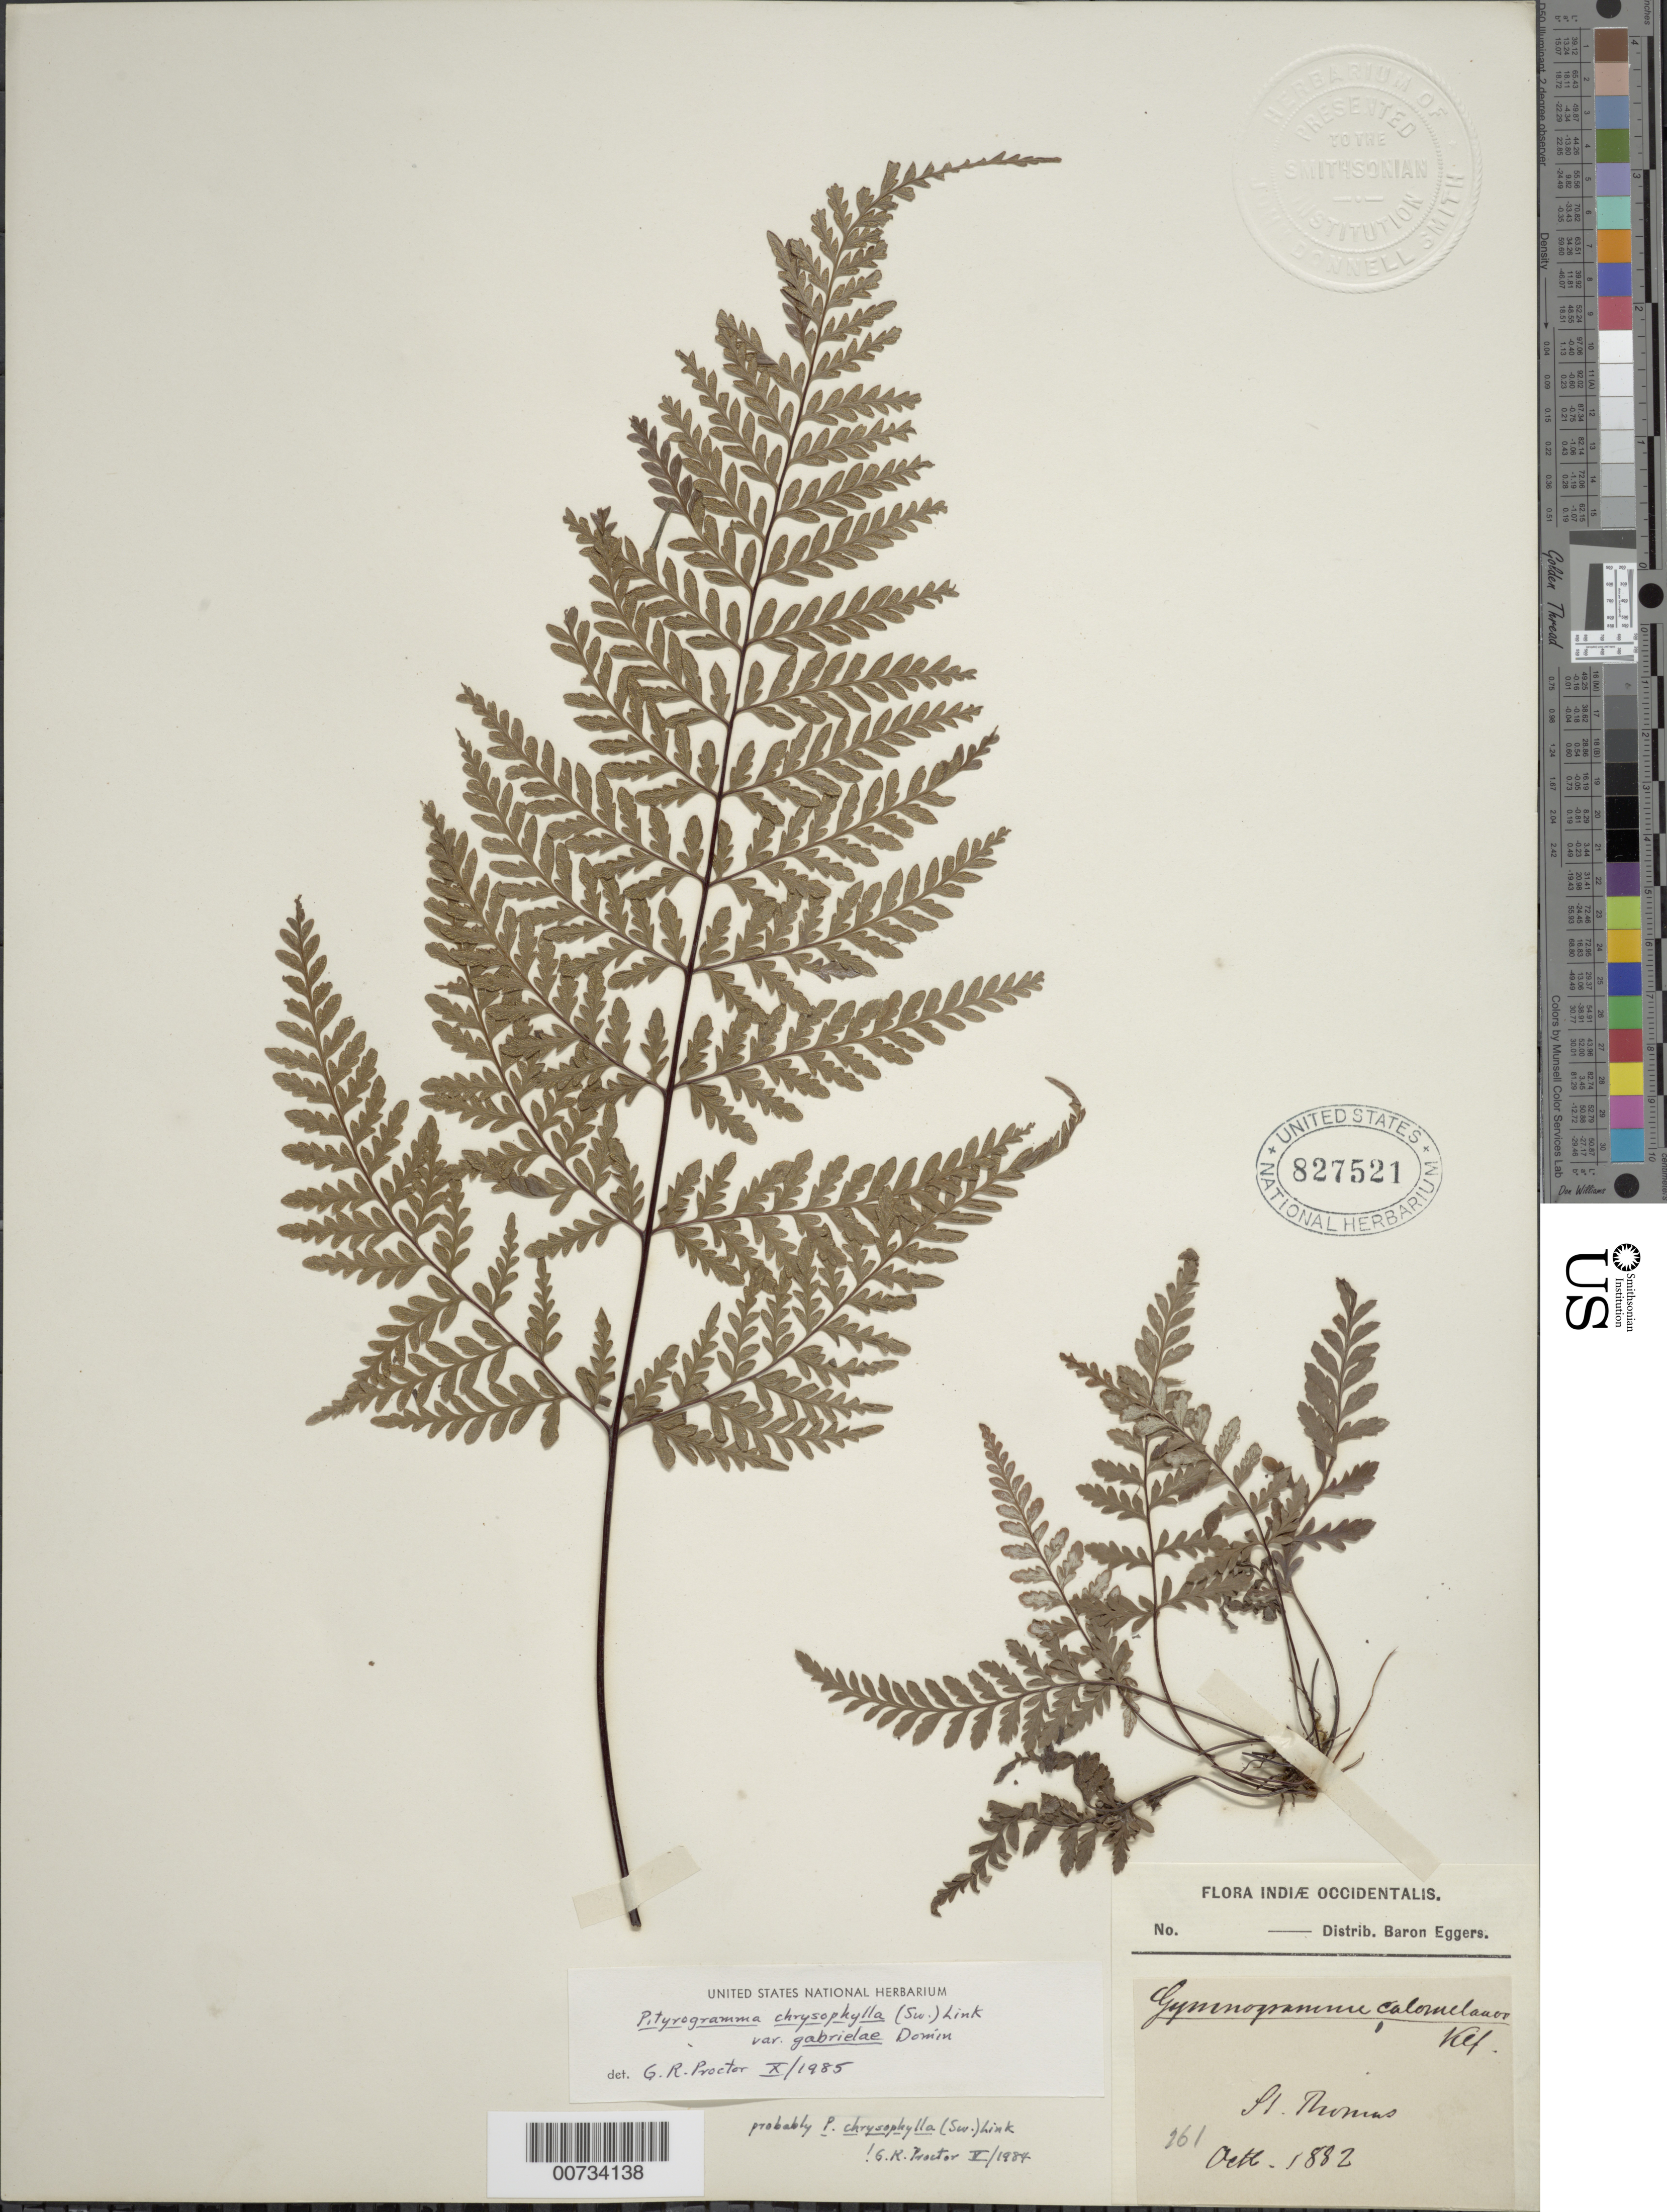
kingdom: Plantae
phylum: Tracheophyta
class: Polypodiopsida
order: Polypodiales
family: Pteridaceae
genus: Pityrogramma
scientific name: Pityrogramma chrysophylla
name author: (Sw.) Link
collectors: H. F. A. von Eggers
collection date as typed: Oct 1882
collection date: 1882-10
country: U.S. Virgin Islands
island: St. Thomas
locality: St. Thomas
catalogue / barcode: US 827521